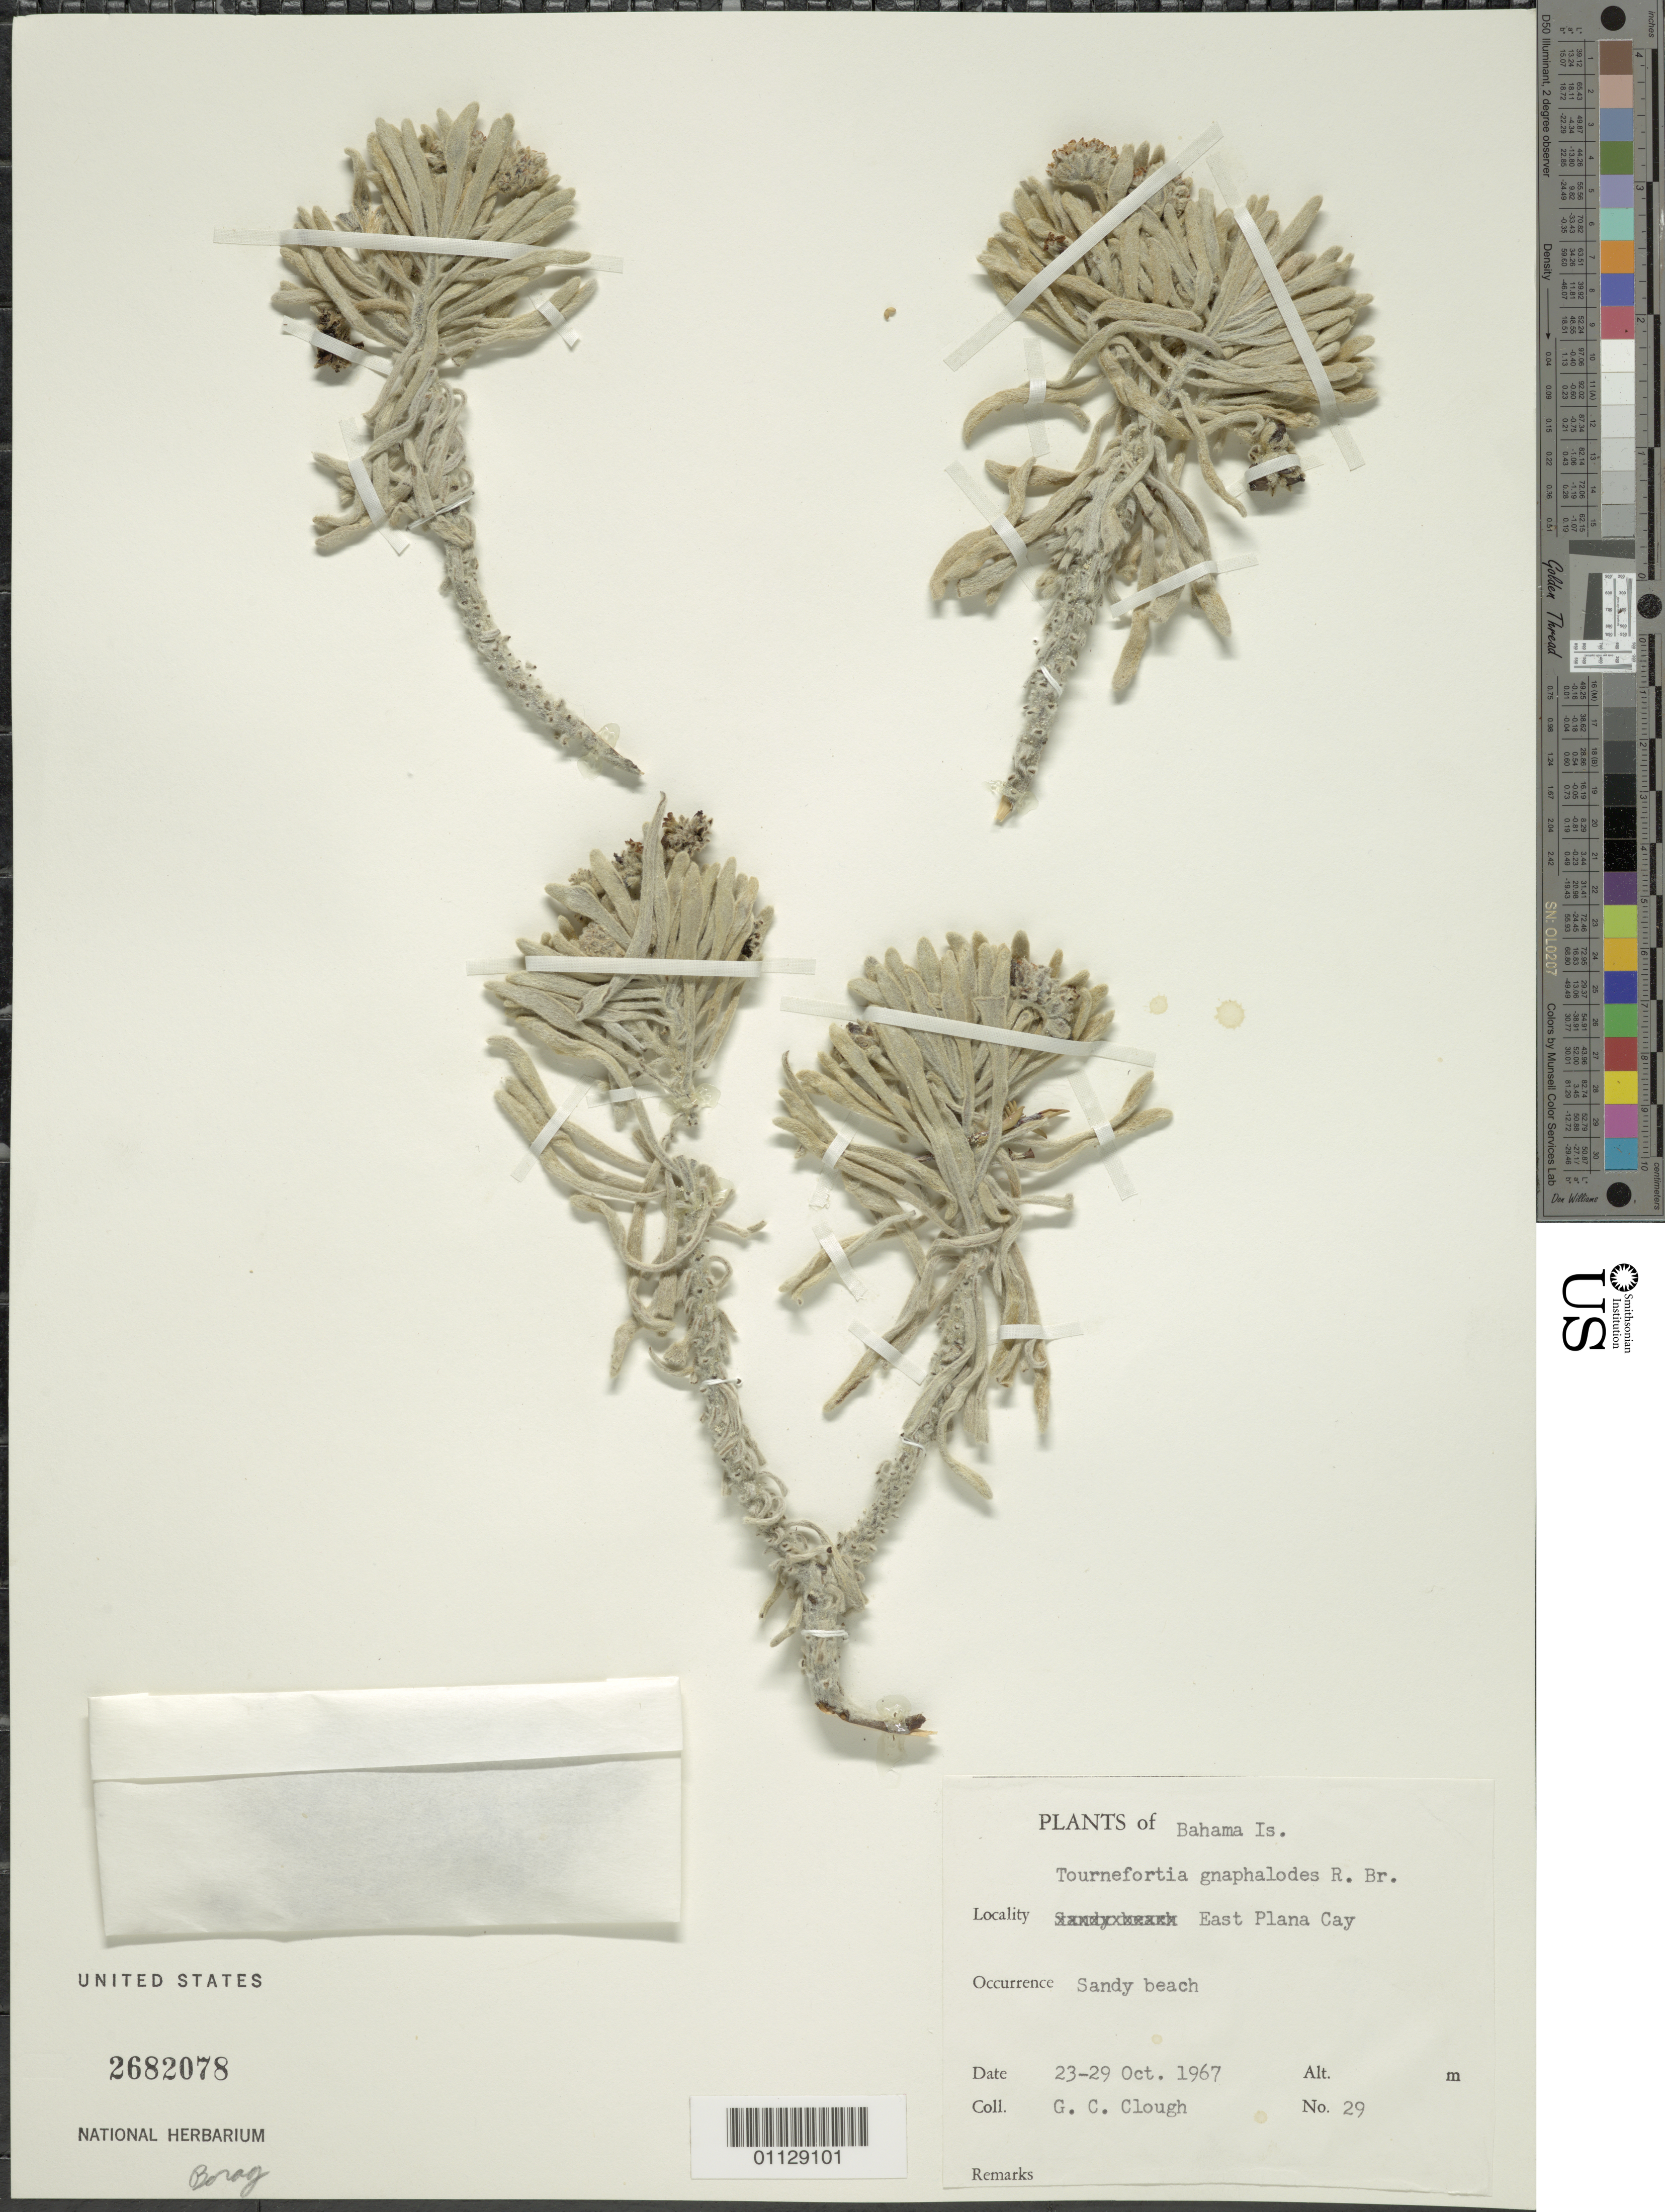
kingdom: Plantae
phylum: Tracheophyta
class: Magnoliopsida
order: Boraginales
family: Heliotropiaceae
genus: Tournefortia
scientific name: Tournefortia gnaphalodes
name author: (L.) R. Br.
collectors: G. Clough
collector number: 29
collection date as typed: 23 Oct 1967 to 29 Oct 1967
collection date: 1967-10-23/1967-10-29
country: Bahamas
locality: Sandy beach, East Plana Cay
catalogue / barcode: US 2682078